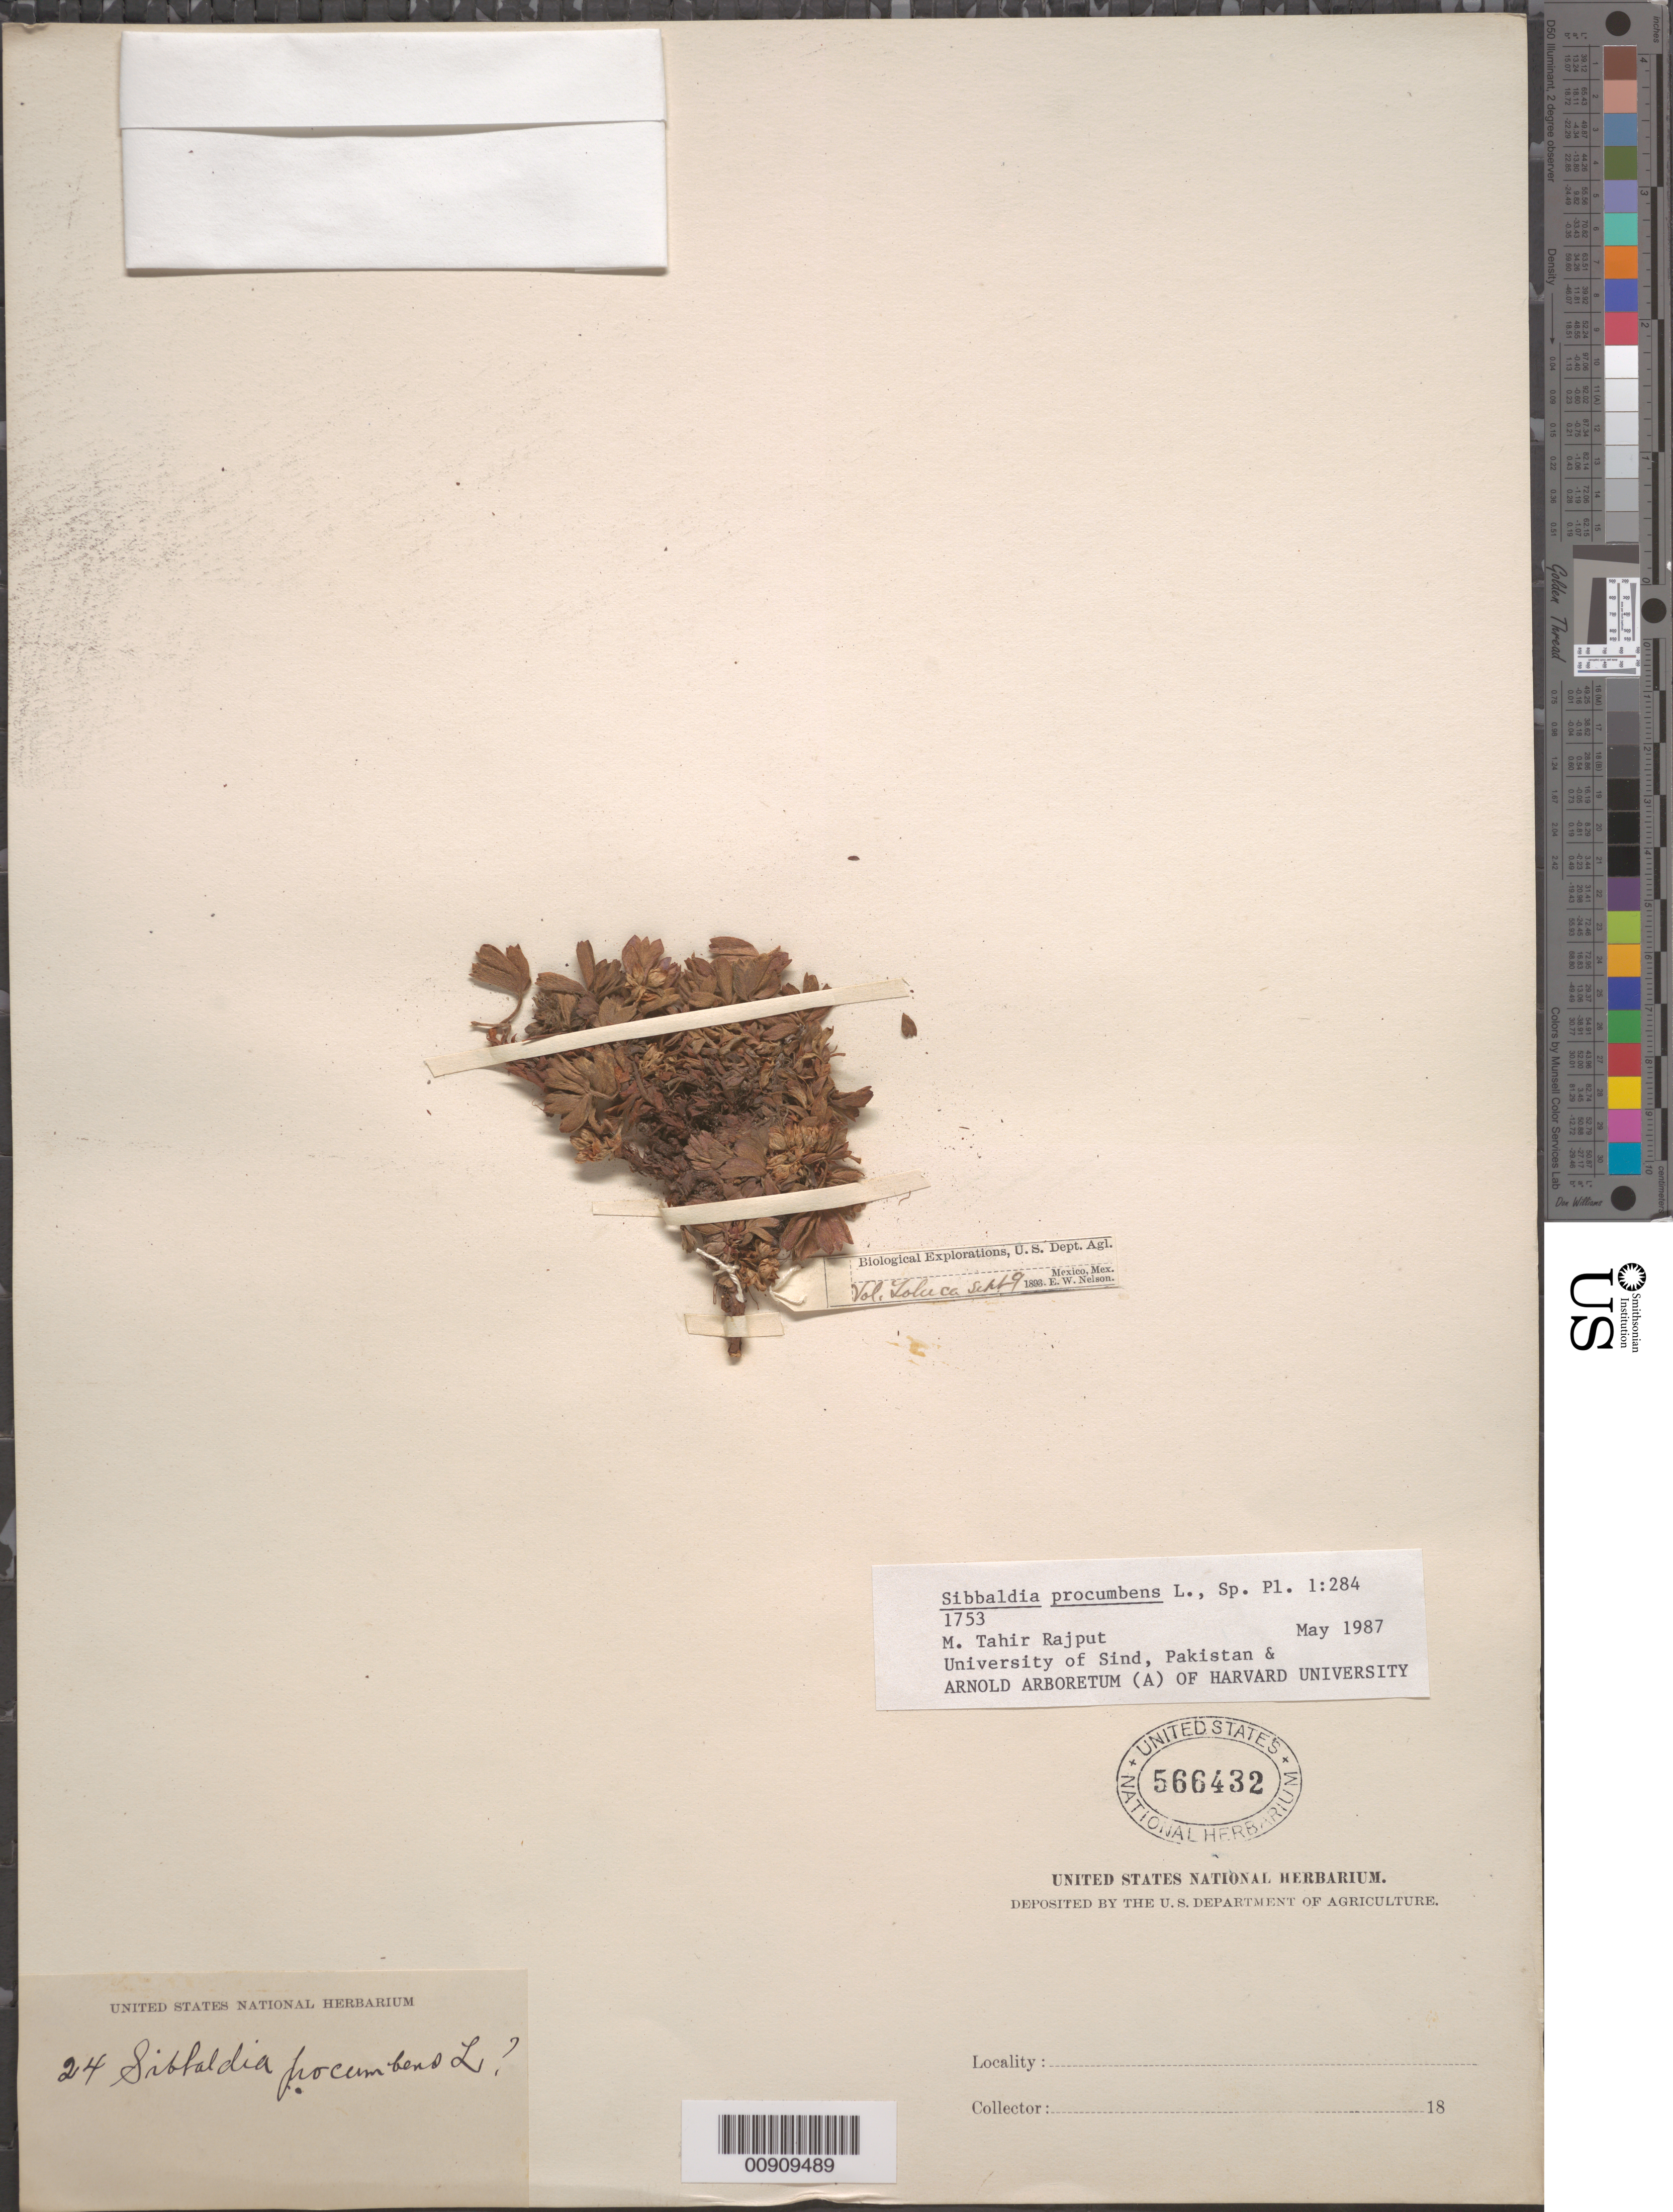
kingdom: Plantae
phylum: Tracheophyta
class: Magnoliopsida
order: Rosales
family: Rosaceae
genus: Sibbaldia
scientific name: Sibbaldia procumbens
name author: L.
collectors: E. W. Nelson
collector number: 24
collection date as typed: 09 Sep 1893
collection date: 1893-09-09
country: Mexico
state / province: México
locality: Vol. Toluca, México, Mex.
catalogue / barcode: US 566432